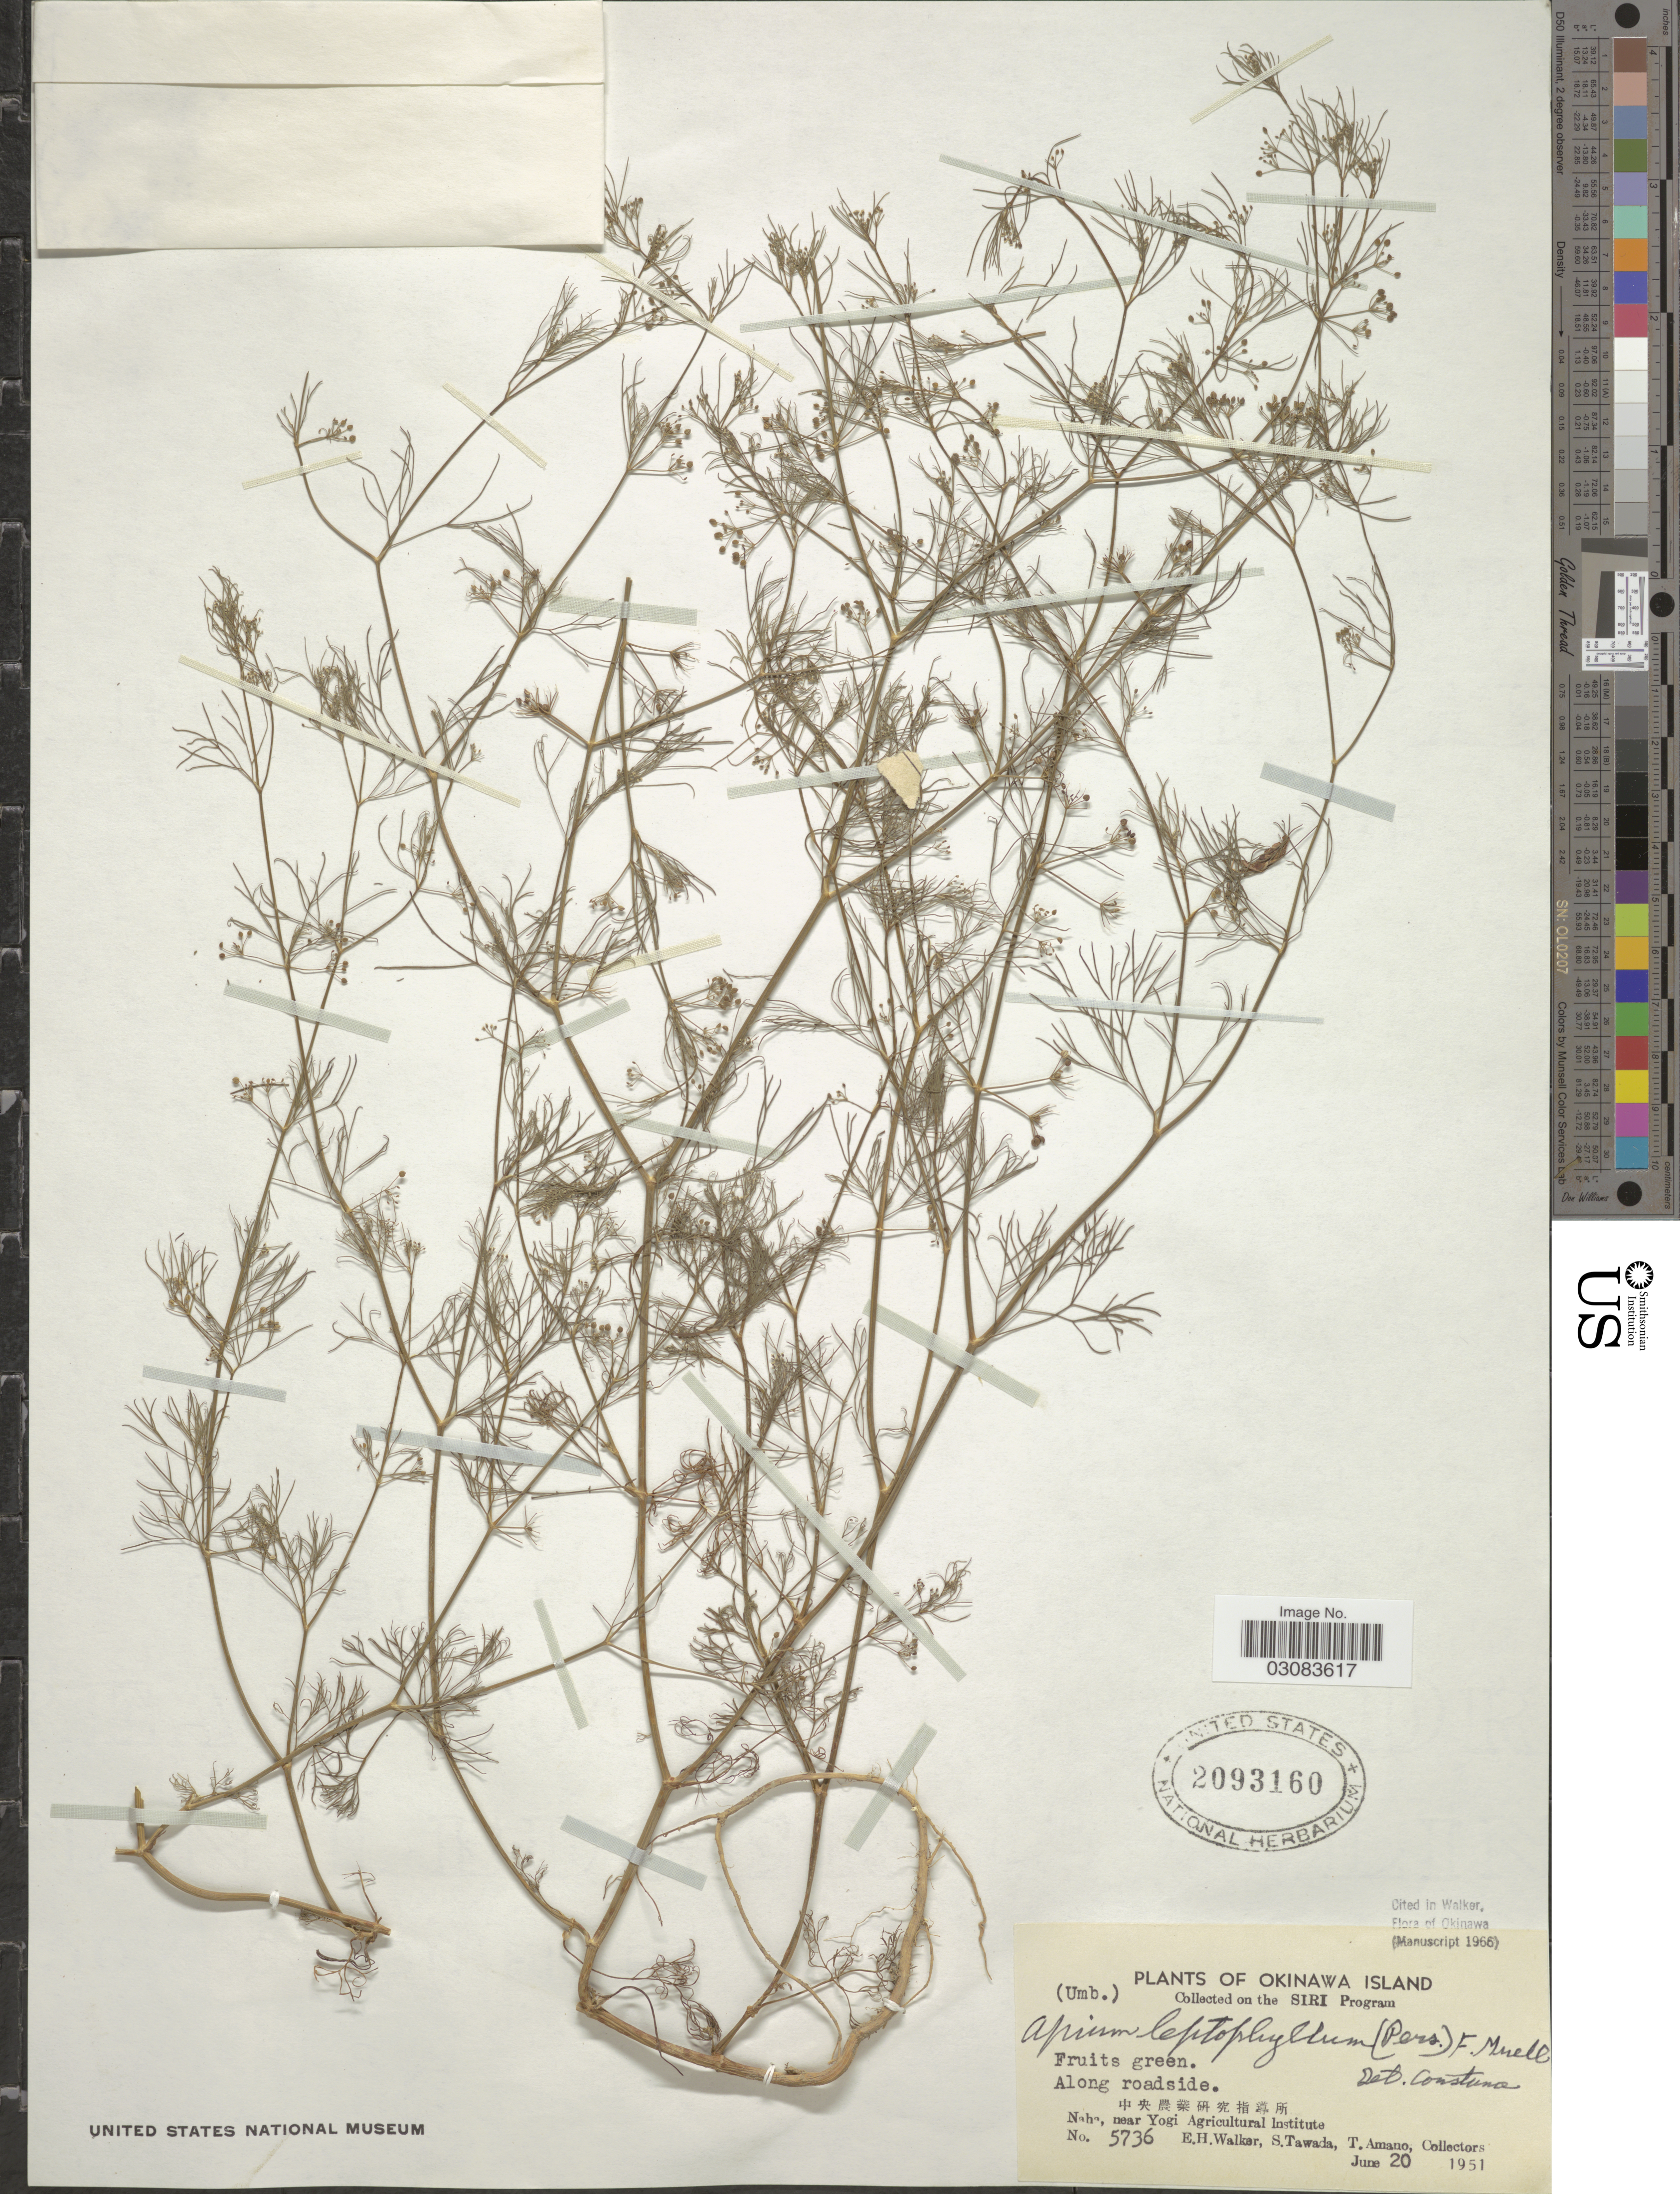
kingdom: Plantae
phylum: Tracheophyta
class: Magnoliopsida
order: Apiales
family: Apiaceae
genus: Cyclospermum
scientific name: Cyclospermum leptophyllum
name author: (Pers.) Sprague ex Britton & P. Wilson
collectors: E. H. Walker, S. Tawada & T. Amano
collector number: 5736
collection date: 1951-06-20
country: Japan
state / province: Okinawa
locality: Okinawa Island. Along roadside. Naha, near Yogi Agricultural Institute.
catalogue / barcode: US 2093160